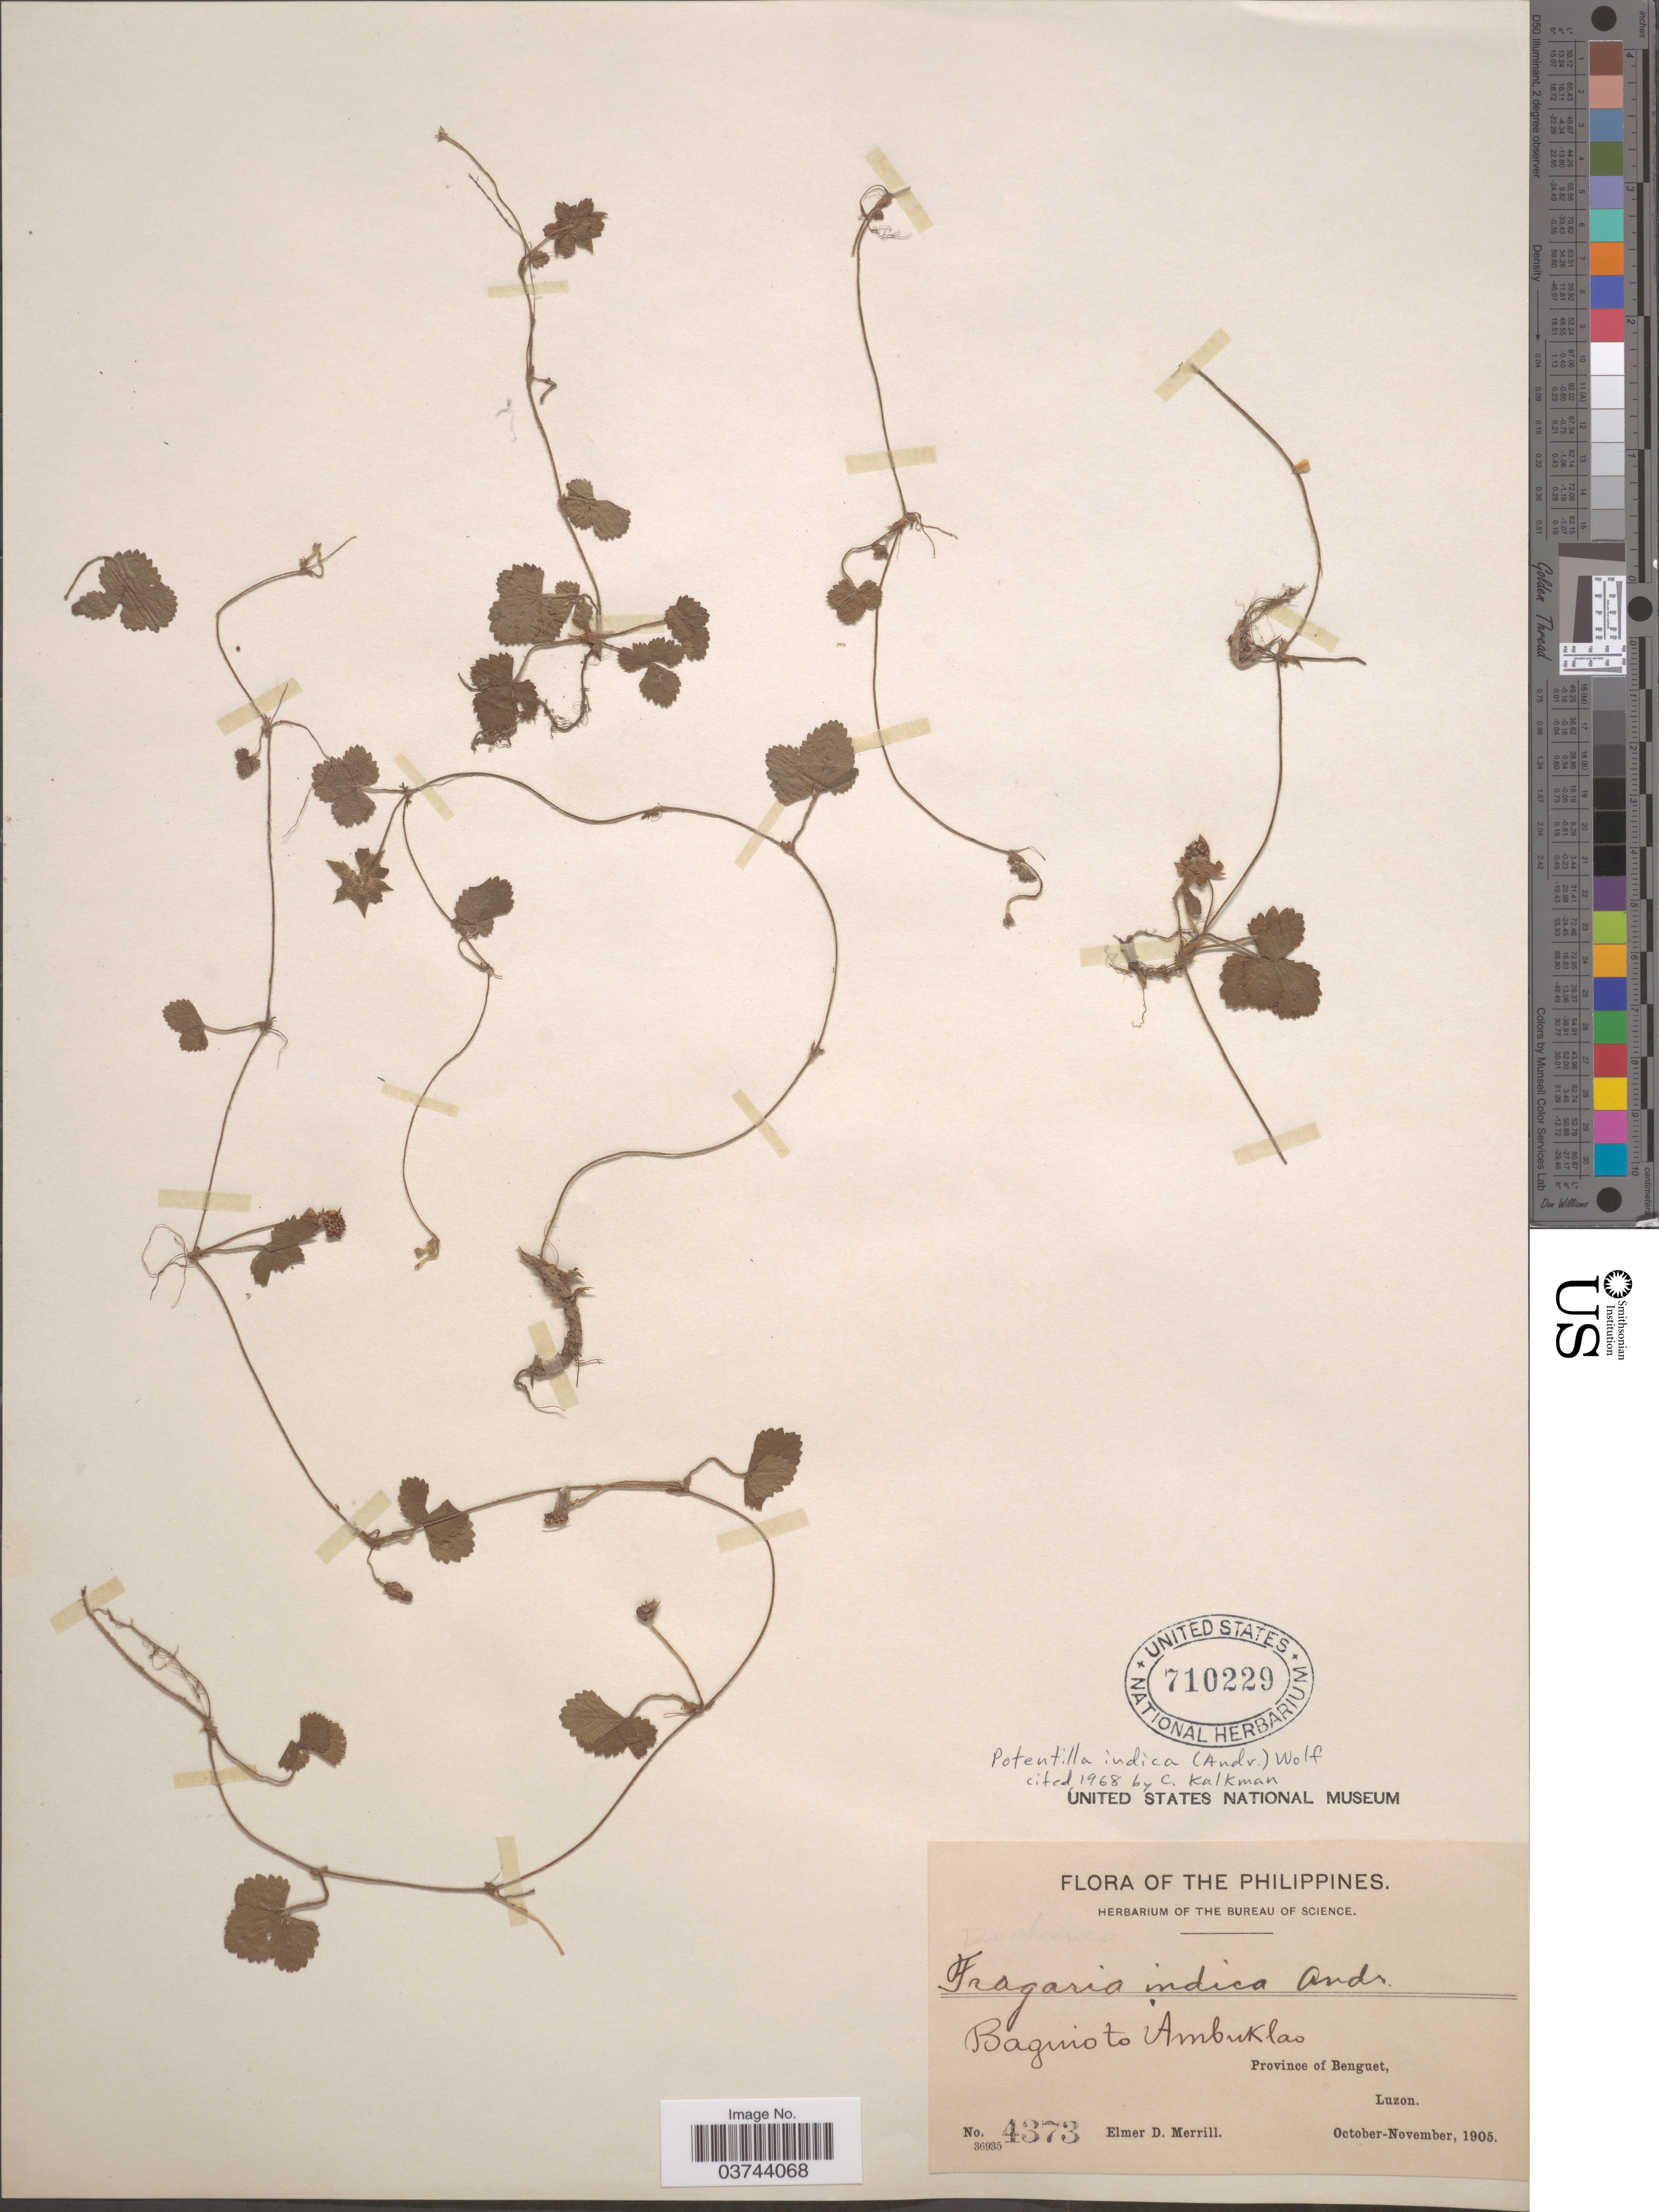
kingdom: Plantae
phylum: Tracheophyta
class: Magnoliopsida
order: Rosales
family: Rosaceae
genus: Potentilla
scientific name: Potentilla indica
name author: (Andrews) Th. Wolf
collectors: E. D. Merrill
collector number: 4373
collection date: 1905-10/1905-11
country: Philippines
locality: Baguio to Ambuklao. Province of Benguet, Luzon.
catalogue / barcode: US 710229